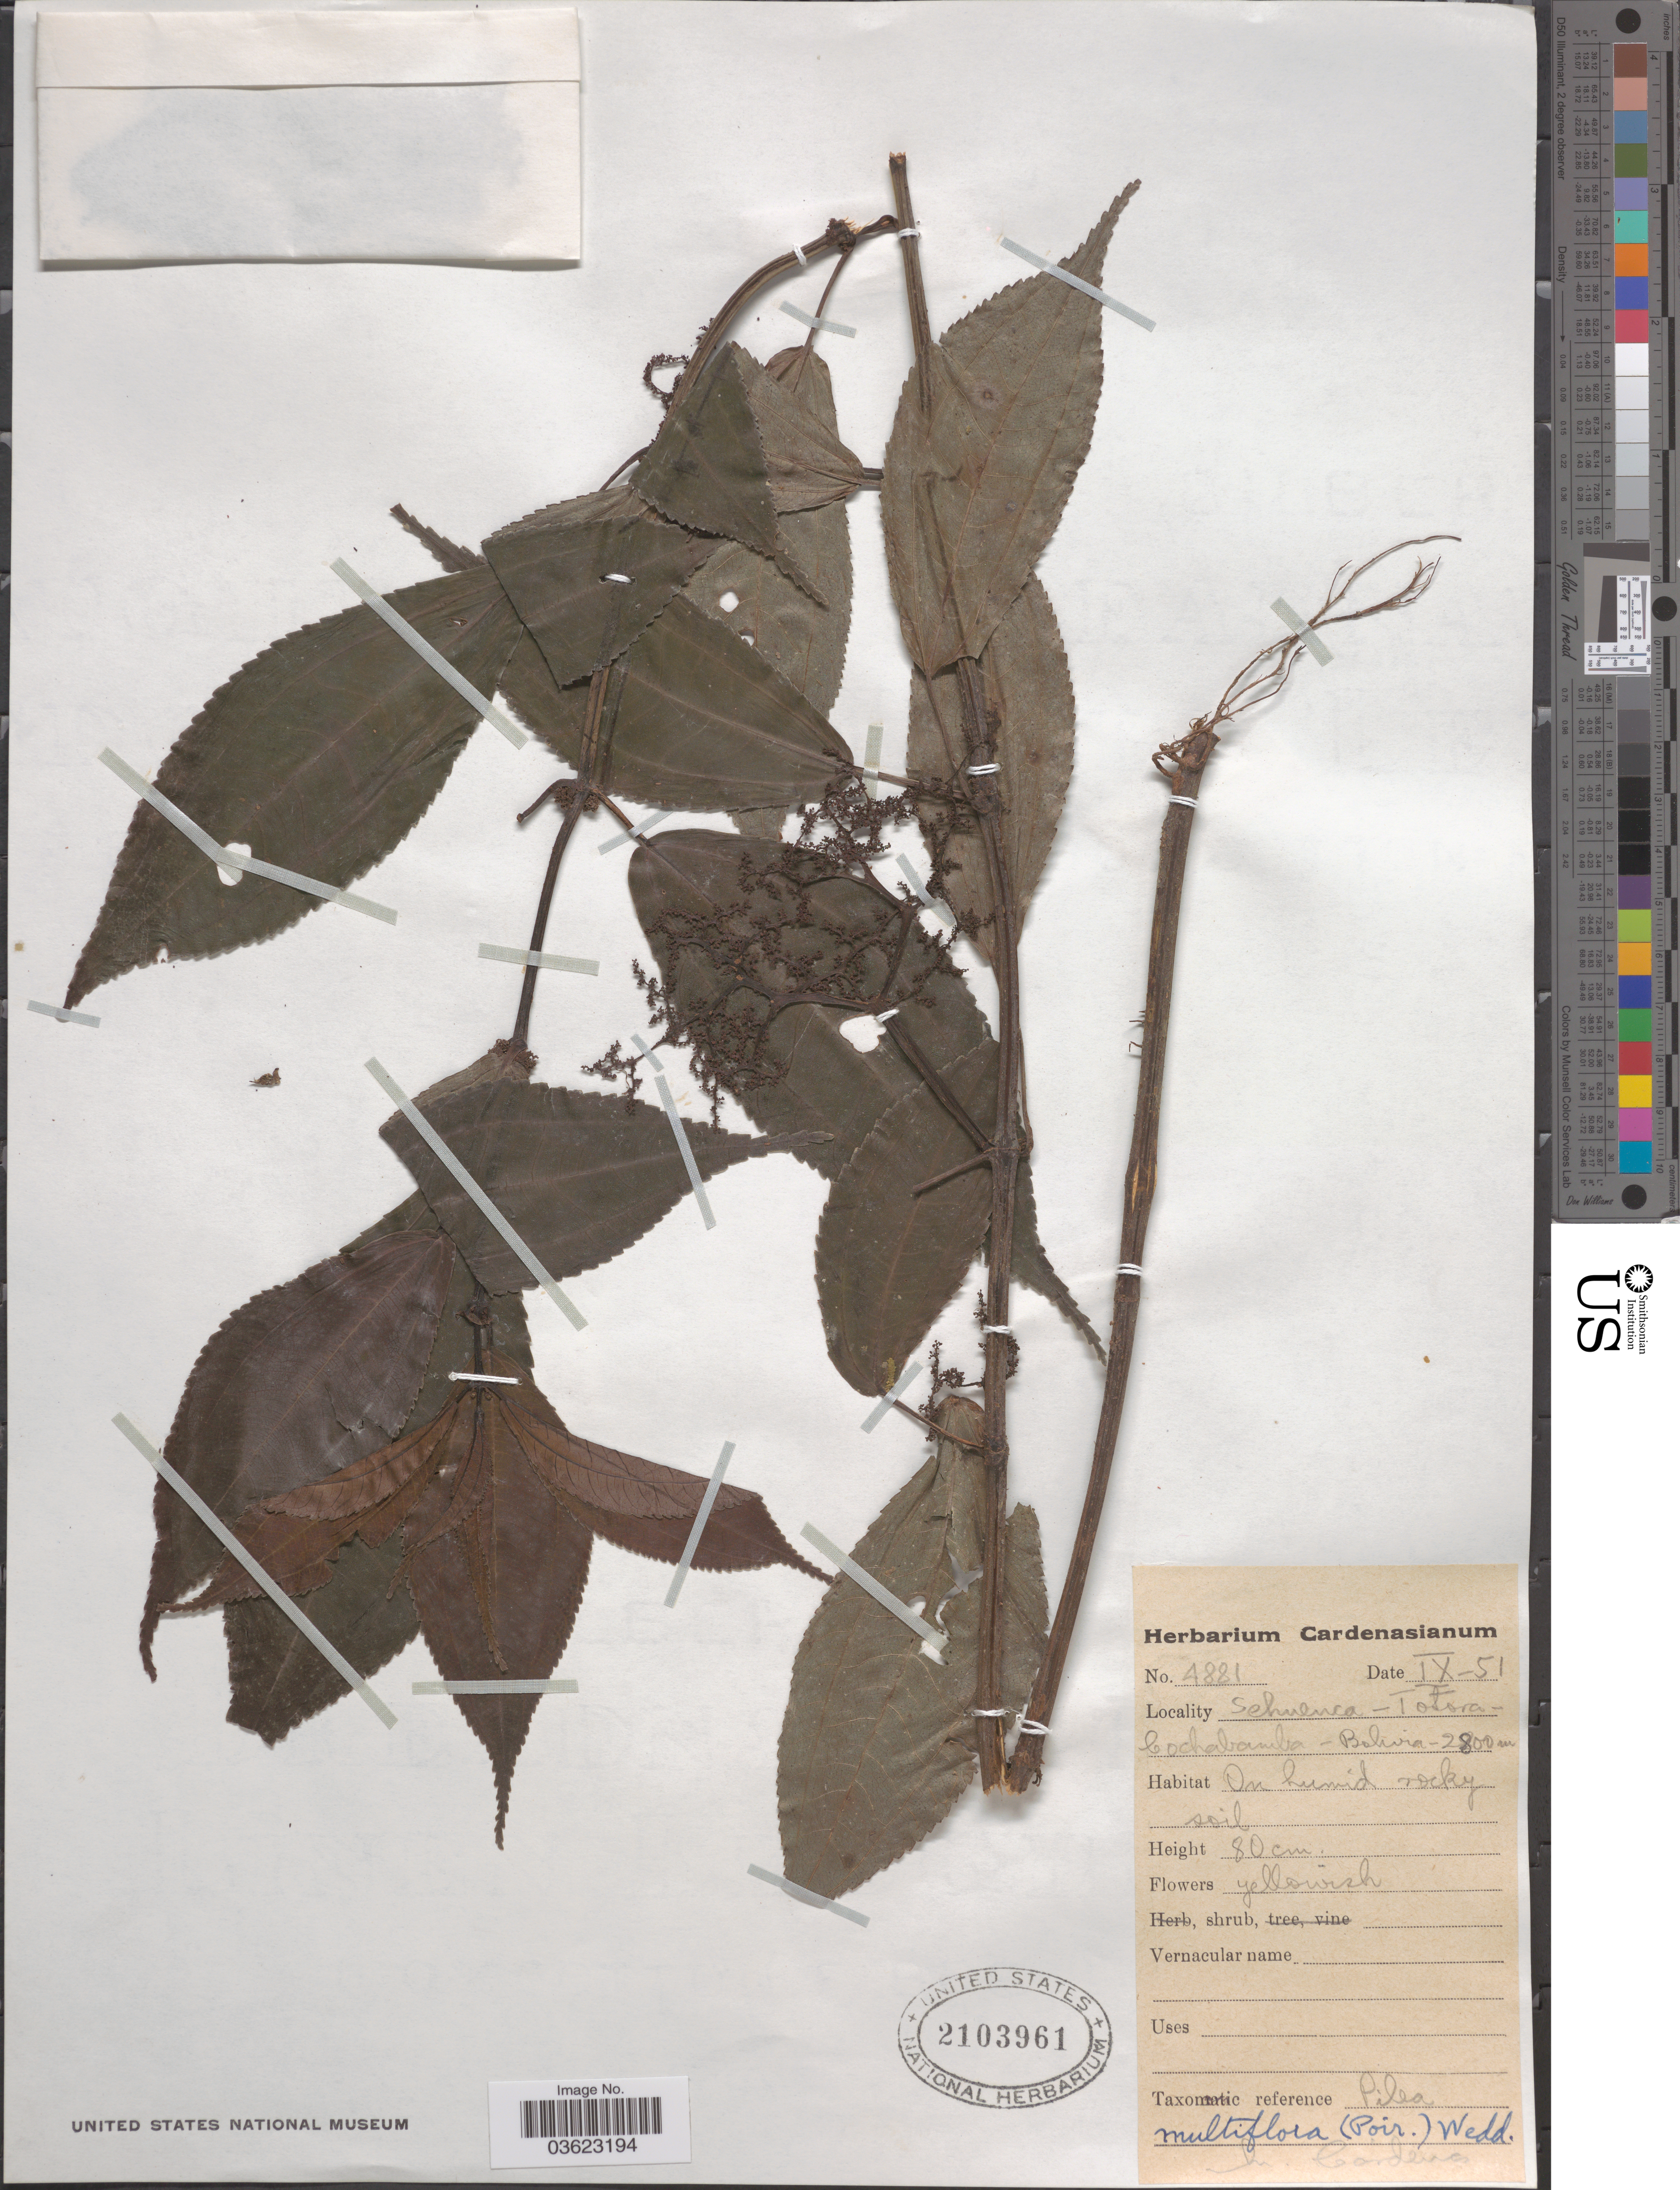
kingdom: Plantae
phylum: Tracheophyta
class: Magnoliopsida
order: Rosales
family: Urticaceae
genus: Pilea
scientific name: Pilea anomala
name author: Wedd.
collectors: M. Cárdenas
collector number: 4881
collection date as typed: Transcribed d/m/y: /9/51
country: Bolivia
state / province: Cochabamba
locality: Sehuenca - Totora.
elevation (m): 2800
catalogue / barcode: US 2103961